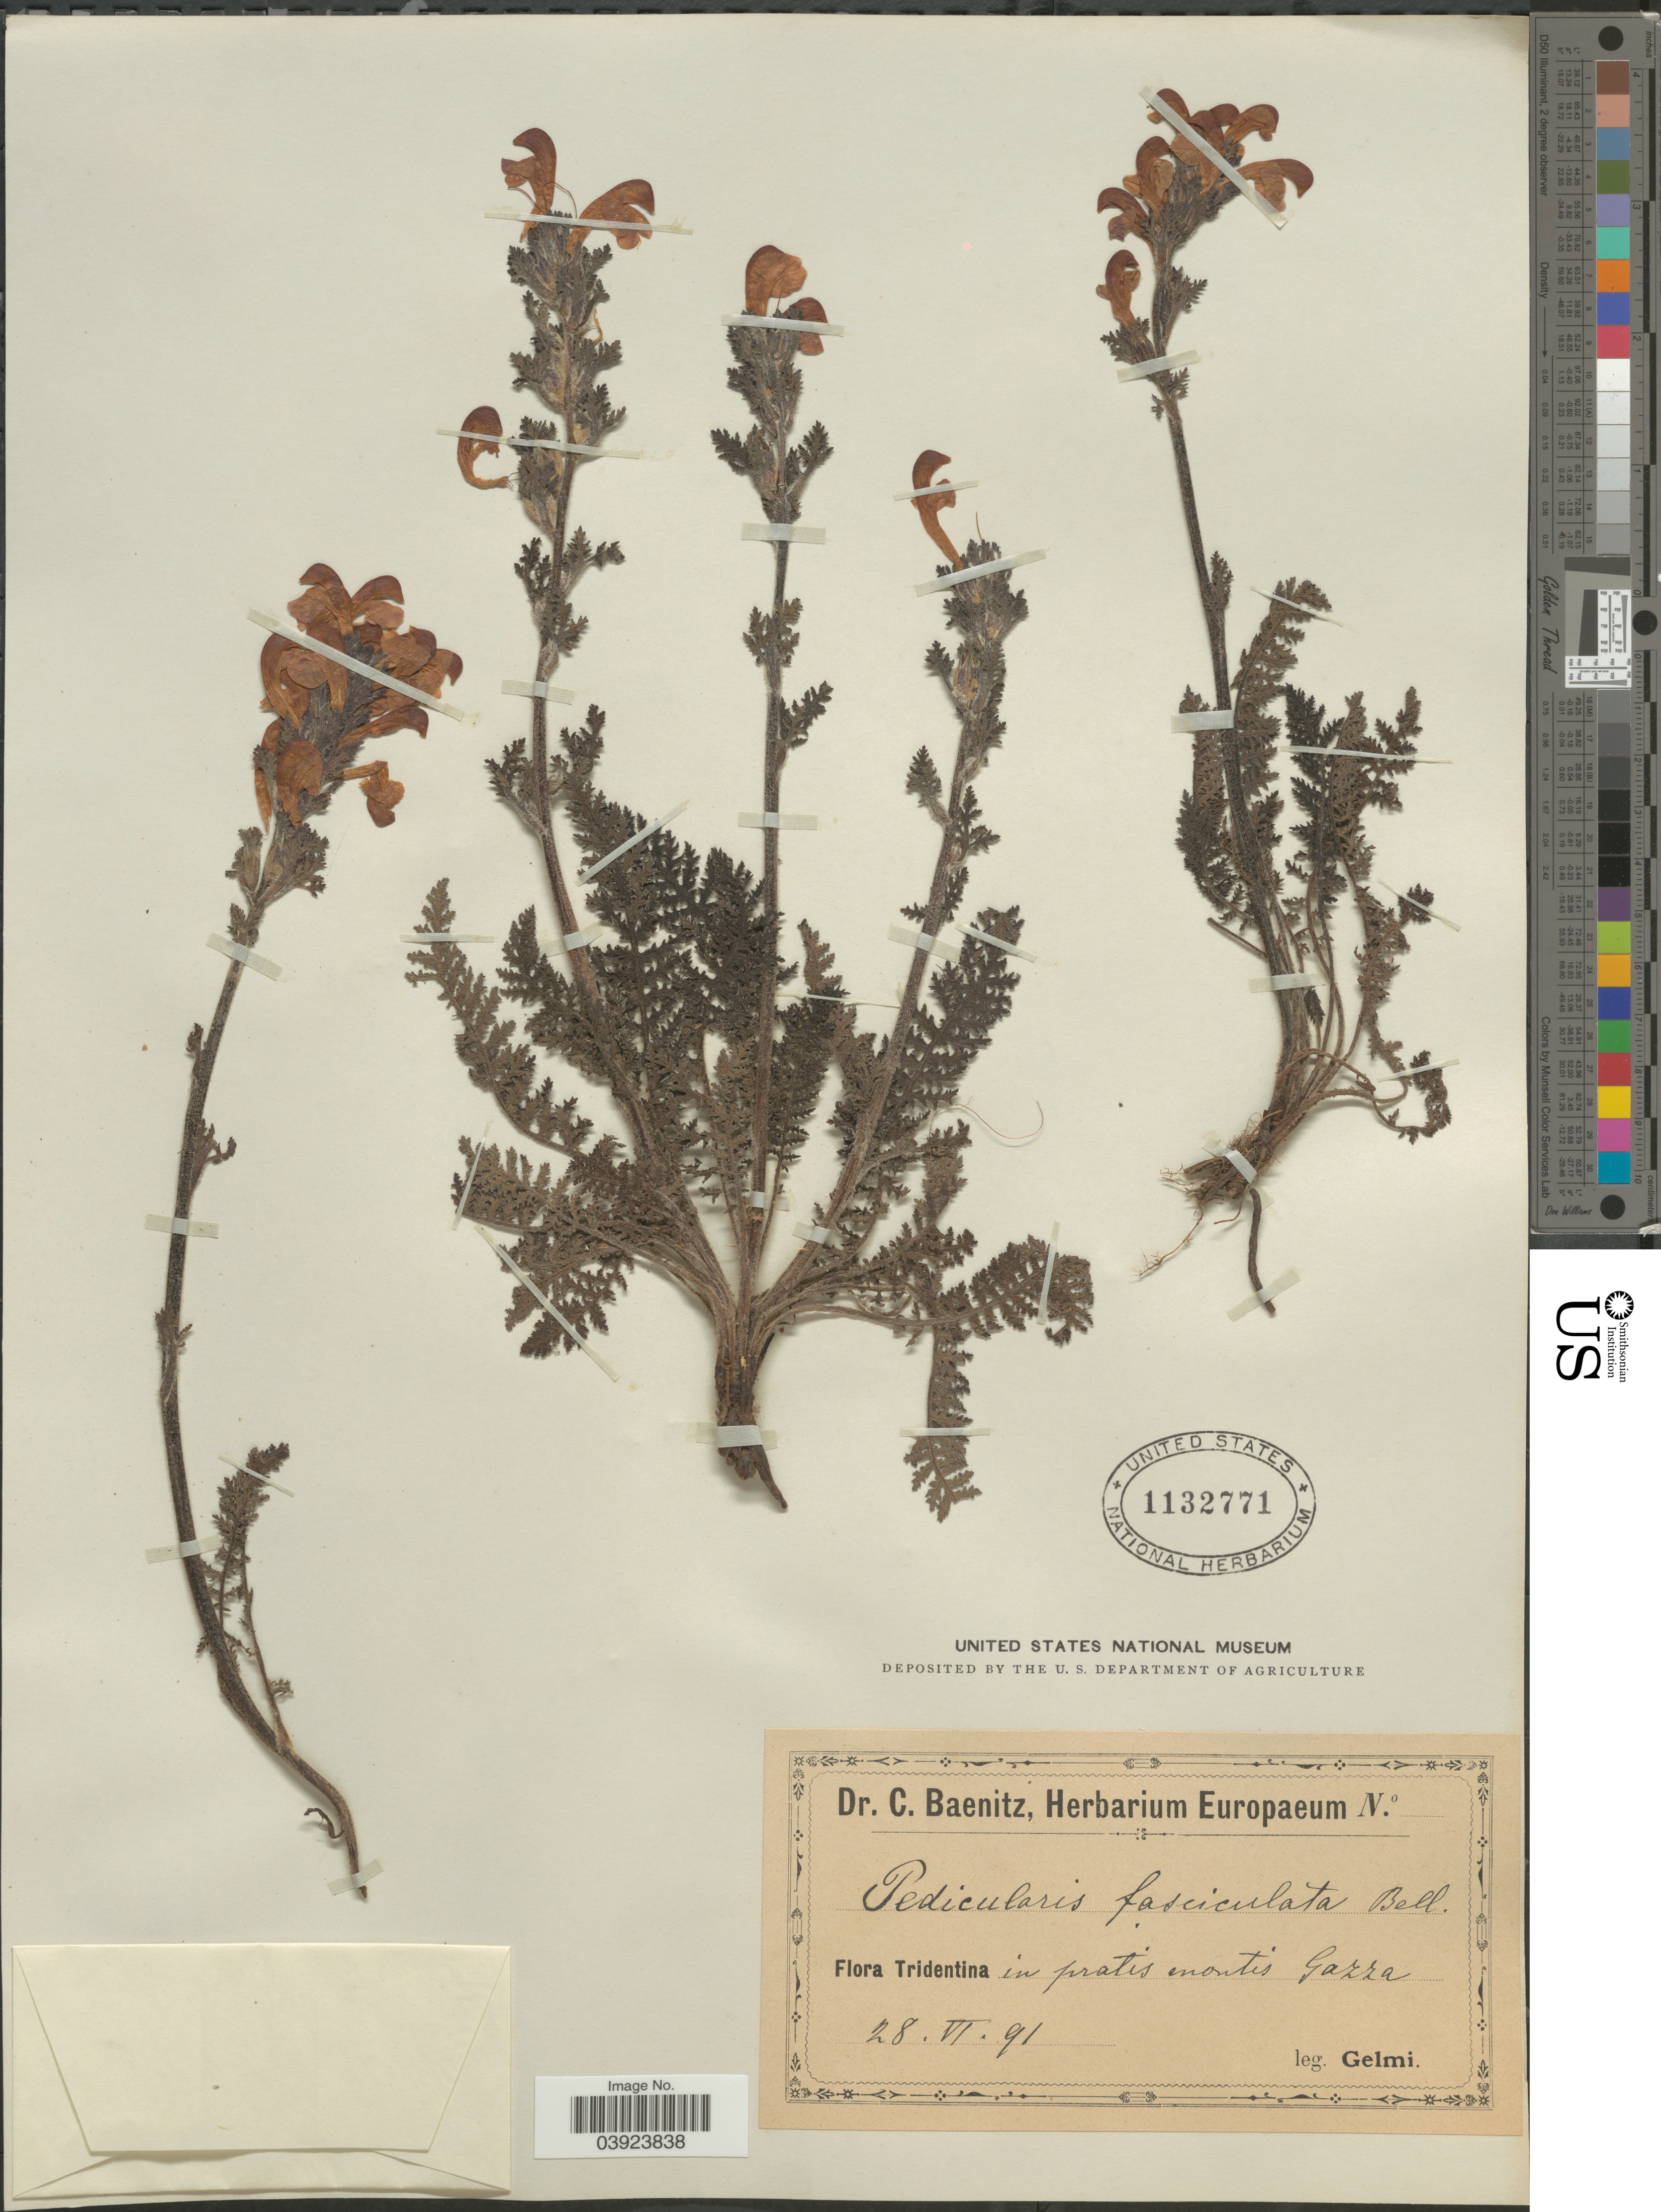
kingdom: Plantae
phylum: Tracheophyta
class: Magnoliopsida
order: Lamiales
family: Orobanchaceae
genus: Pedicularis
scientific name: Pedicularis fasciculata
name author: Pollini ex Benth.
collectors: -. Gelmi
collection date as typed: Transcribed d/m/y: 28/6/91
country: Italy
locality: Tridentina in pratis montis Gazza.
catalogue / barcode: US 1132771